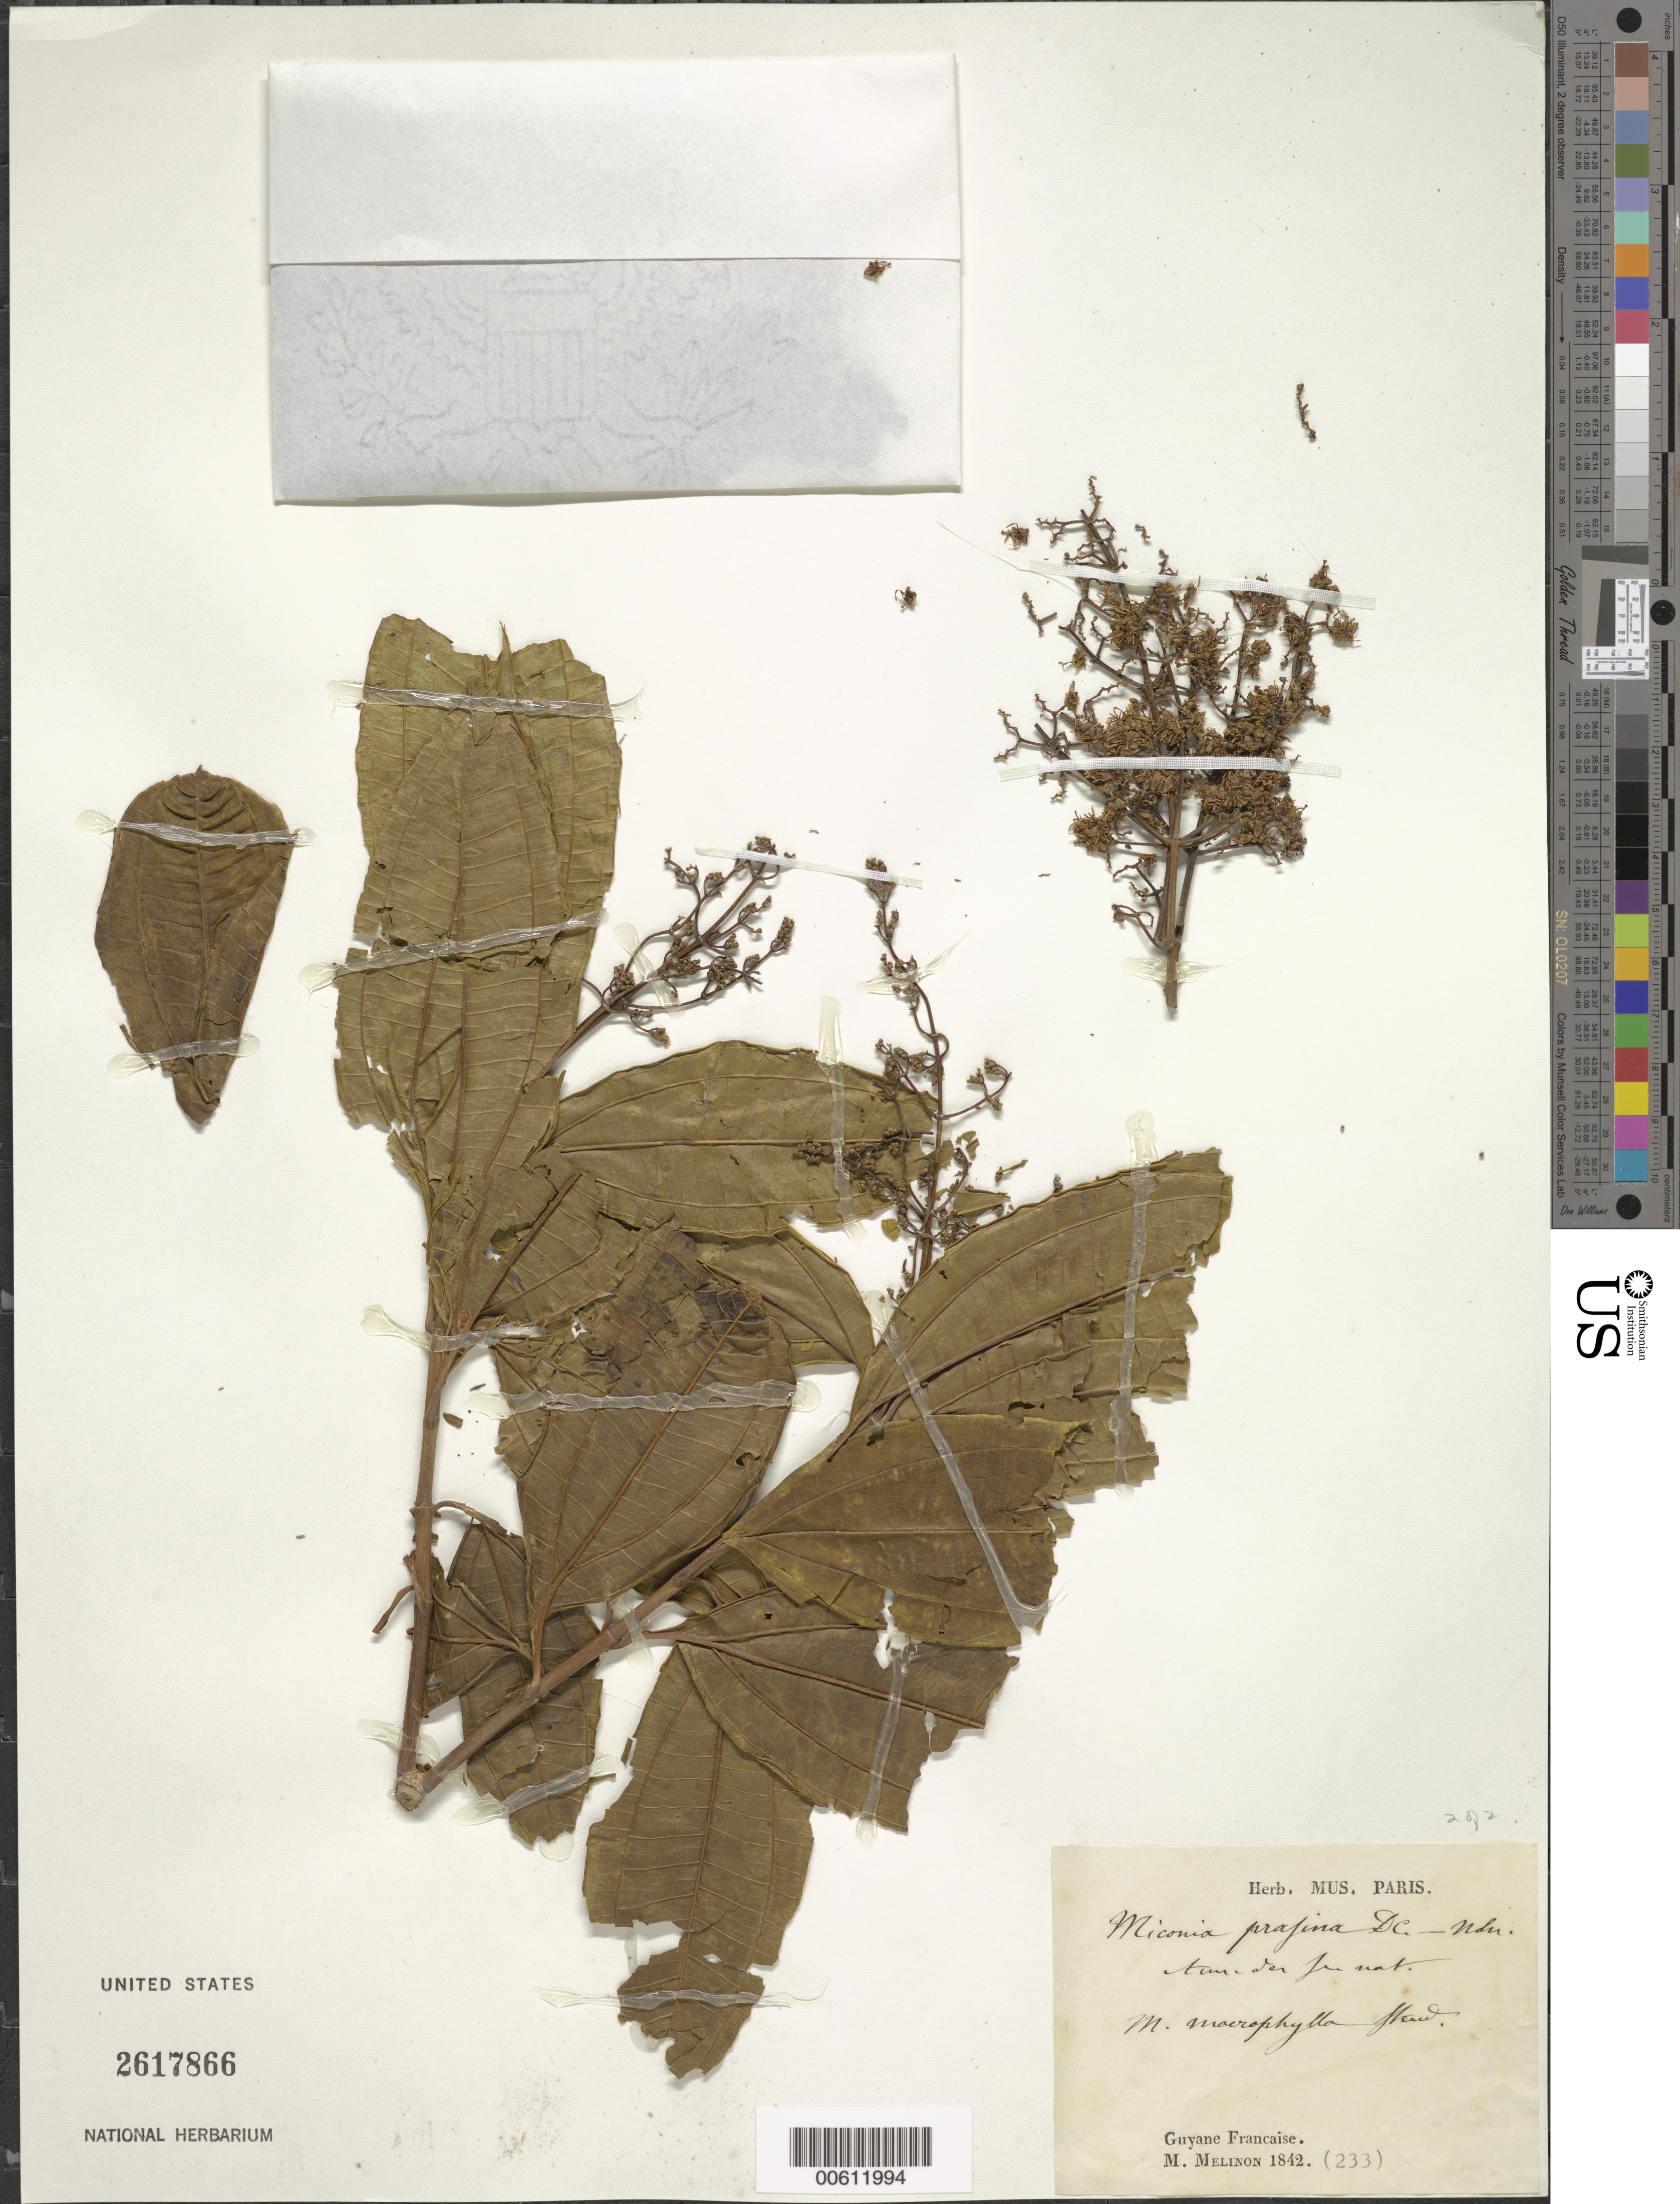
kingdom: Plantae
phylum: Tracheophyta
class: Magnoliopsida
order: Myrtales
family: Melastomataceae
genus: Miconia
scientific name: Miconia prasina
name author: (Sw.) DC.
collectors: M. Melinon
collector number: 233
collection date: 1842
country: French Guiana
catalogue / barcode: US 2617866